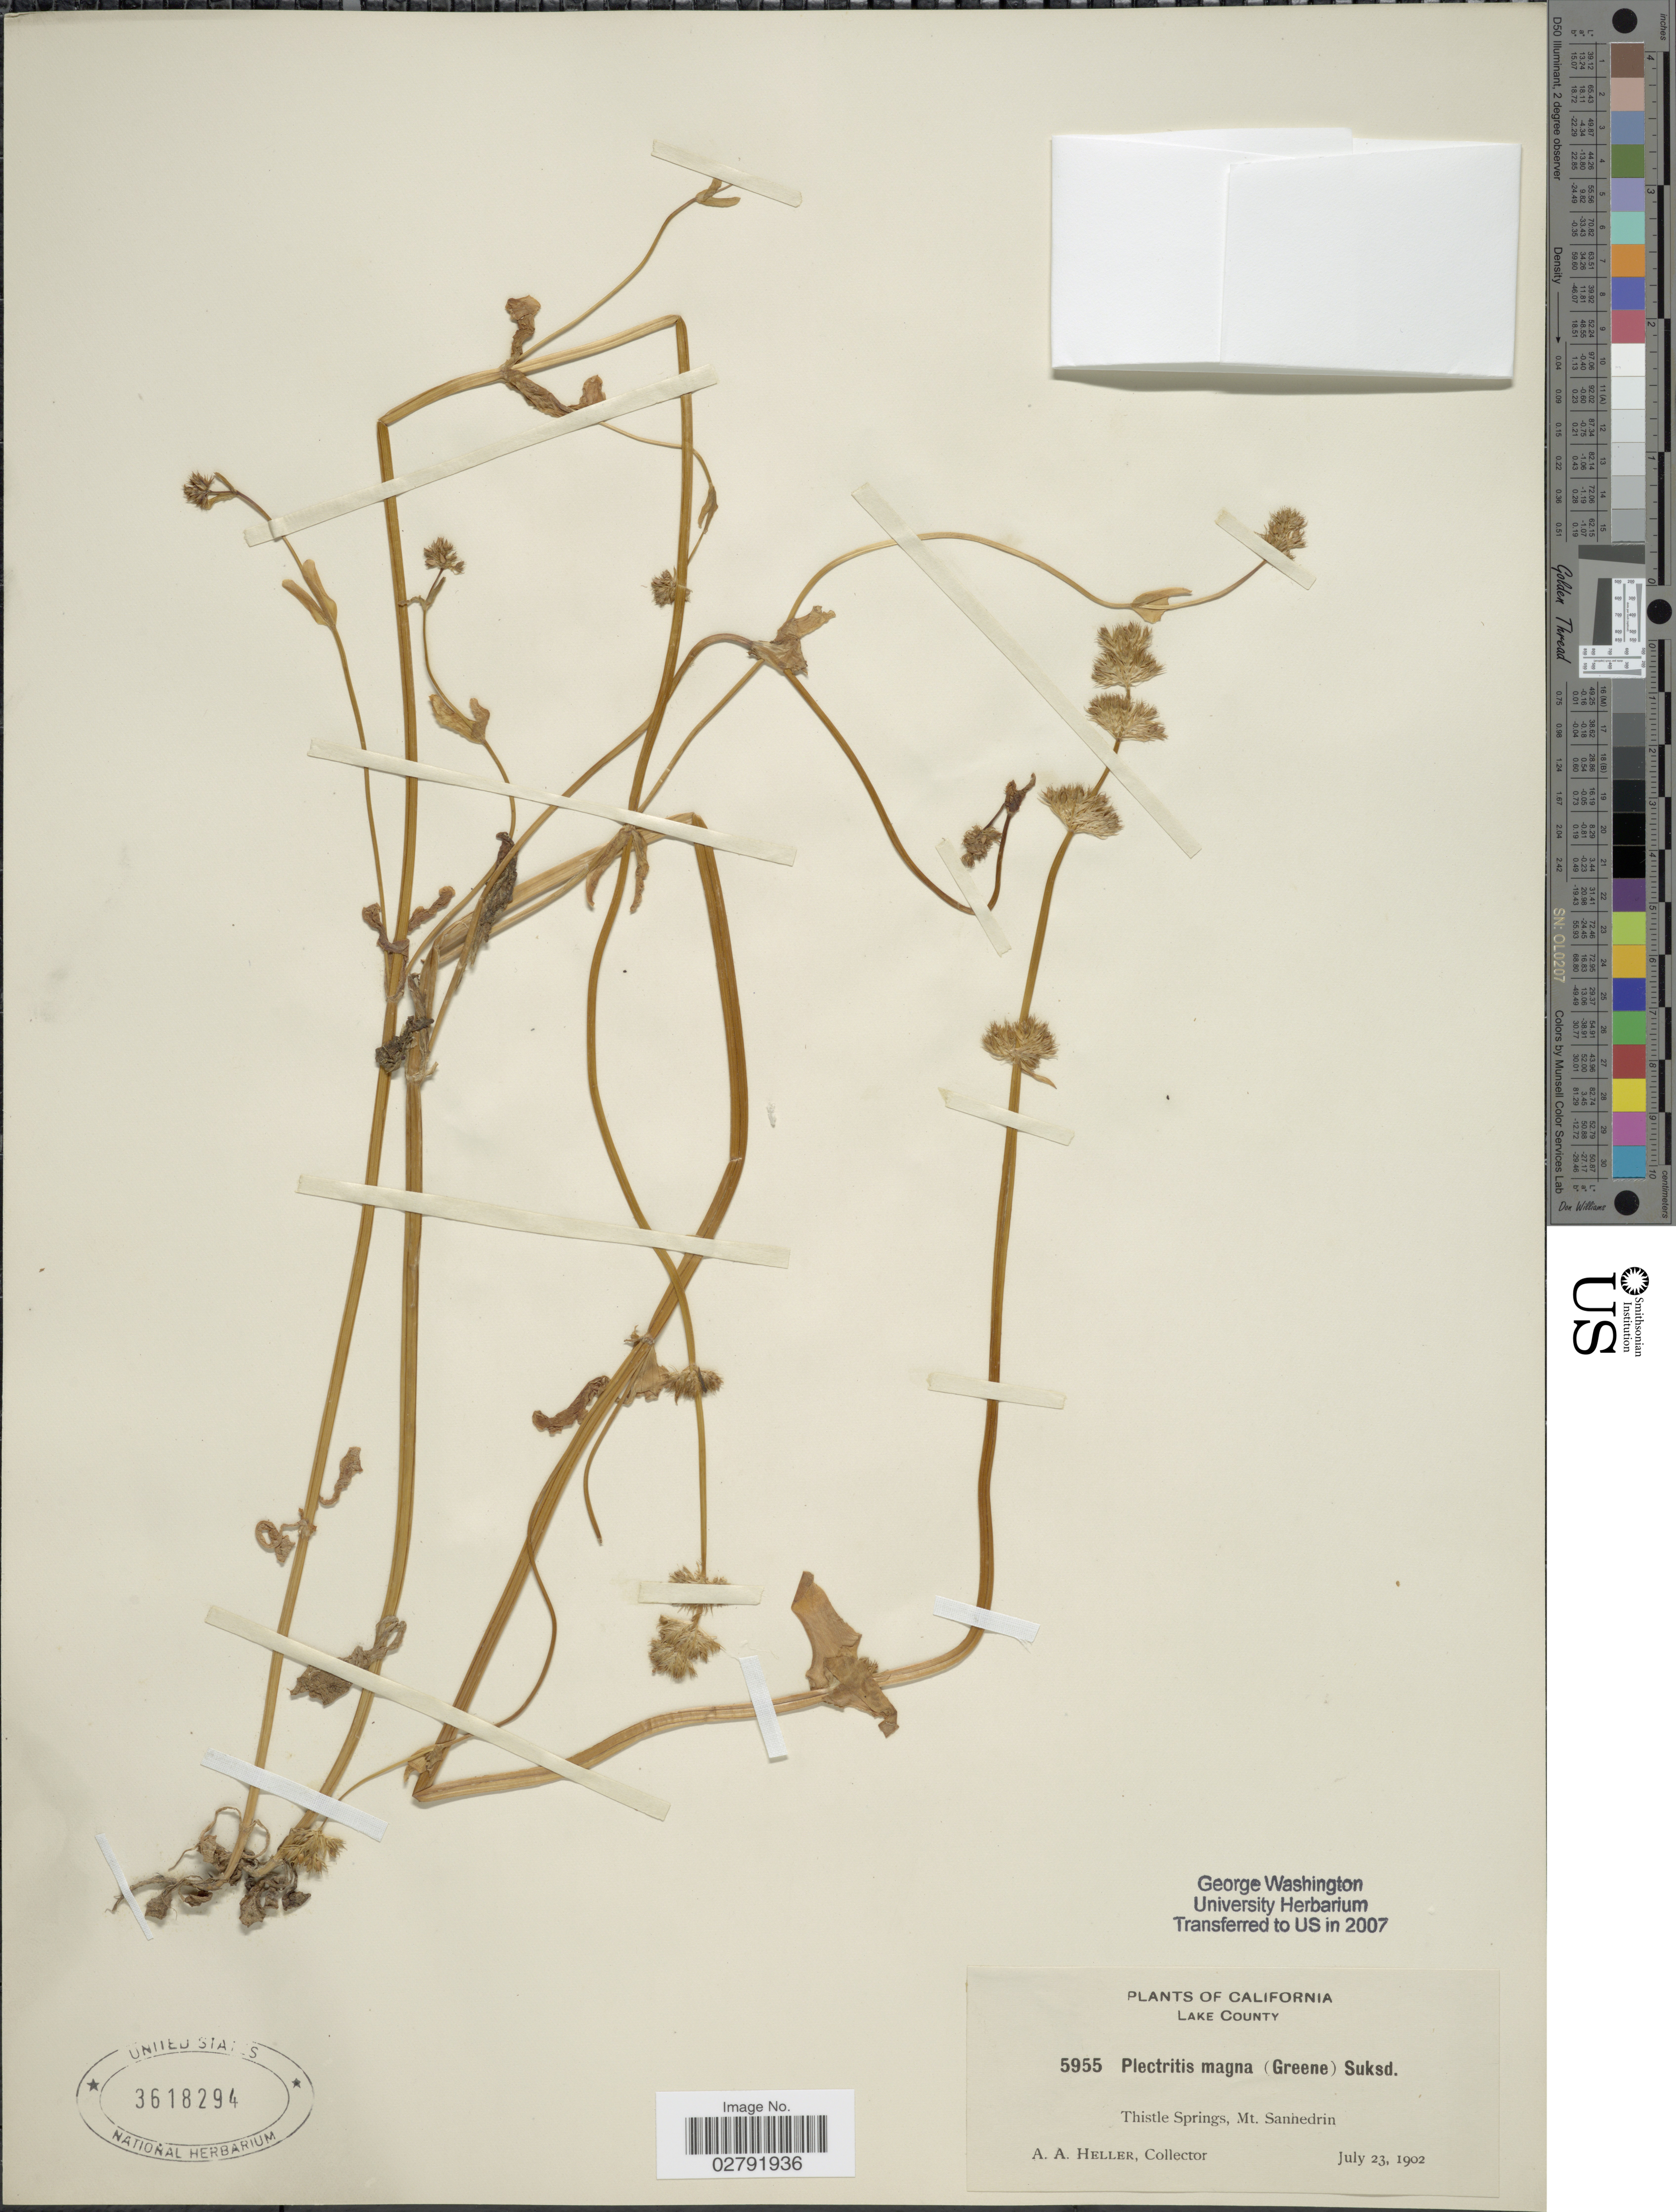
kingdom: Plantae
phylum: Tracheophyta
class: Magnoliopsida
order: Dipsacales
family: Caprifoliaceae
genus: Plectritis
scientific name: Plectritis macrocera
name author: Torr. & A. Gray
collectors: A. A. Heller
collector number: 5955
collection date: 1902-07-23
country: United States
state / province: California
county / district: Lake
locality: Lake County. Thistle Springs, Mt. Sanhedrin.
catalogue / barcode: US 3618294